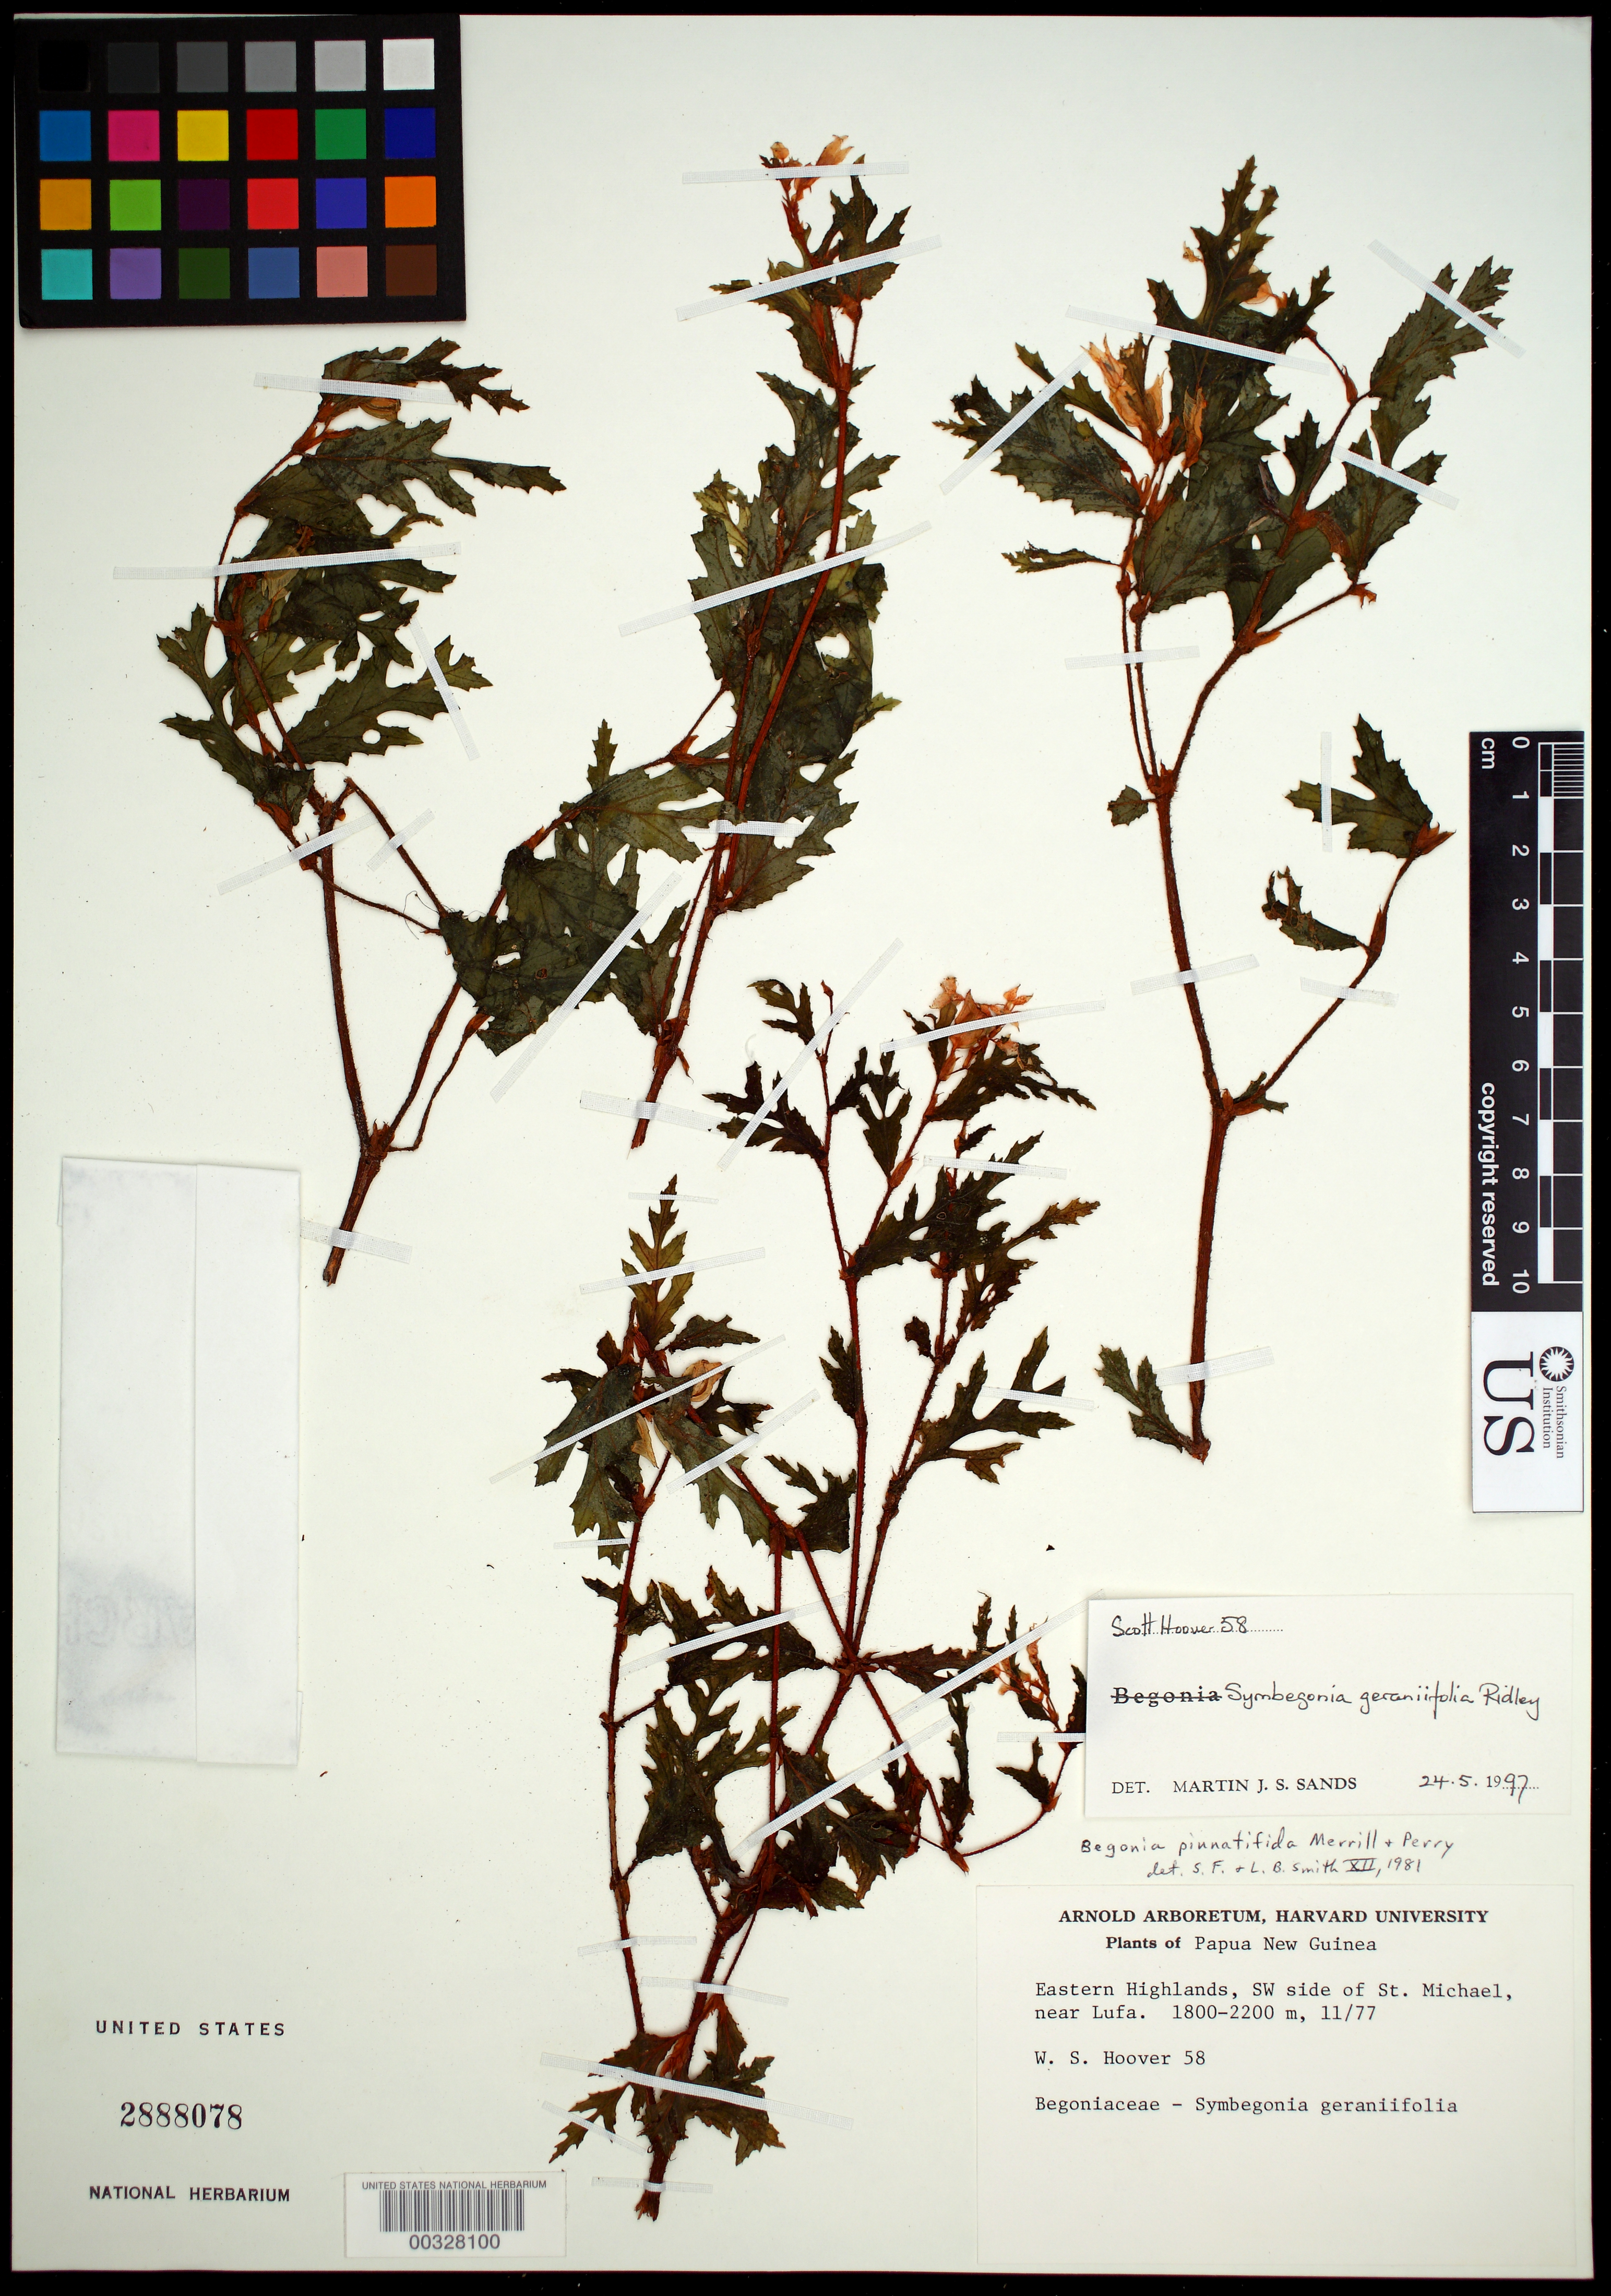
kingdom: Plantae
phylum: Tracheophyta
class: Magnoliopsida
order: Cucurbitales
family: Begoniaceae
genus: Begonia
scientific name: Begonia symgeraniifolia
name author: L.L. Forrest & Hollingsw.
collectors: W. S. Hoover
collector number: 58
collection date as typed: Nov 1977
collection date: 1977-11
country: Papua New Guinea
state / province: Eastern Highlands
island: New Guinea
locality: Sw side of st. michael, near lufa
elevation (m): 1800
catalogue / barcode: US 2888078